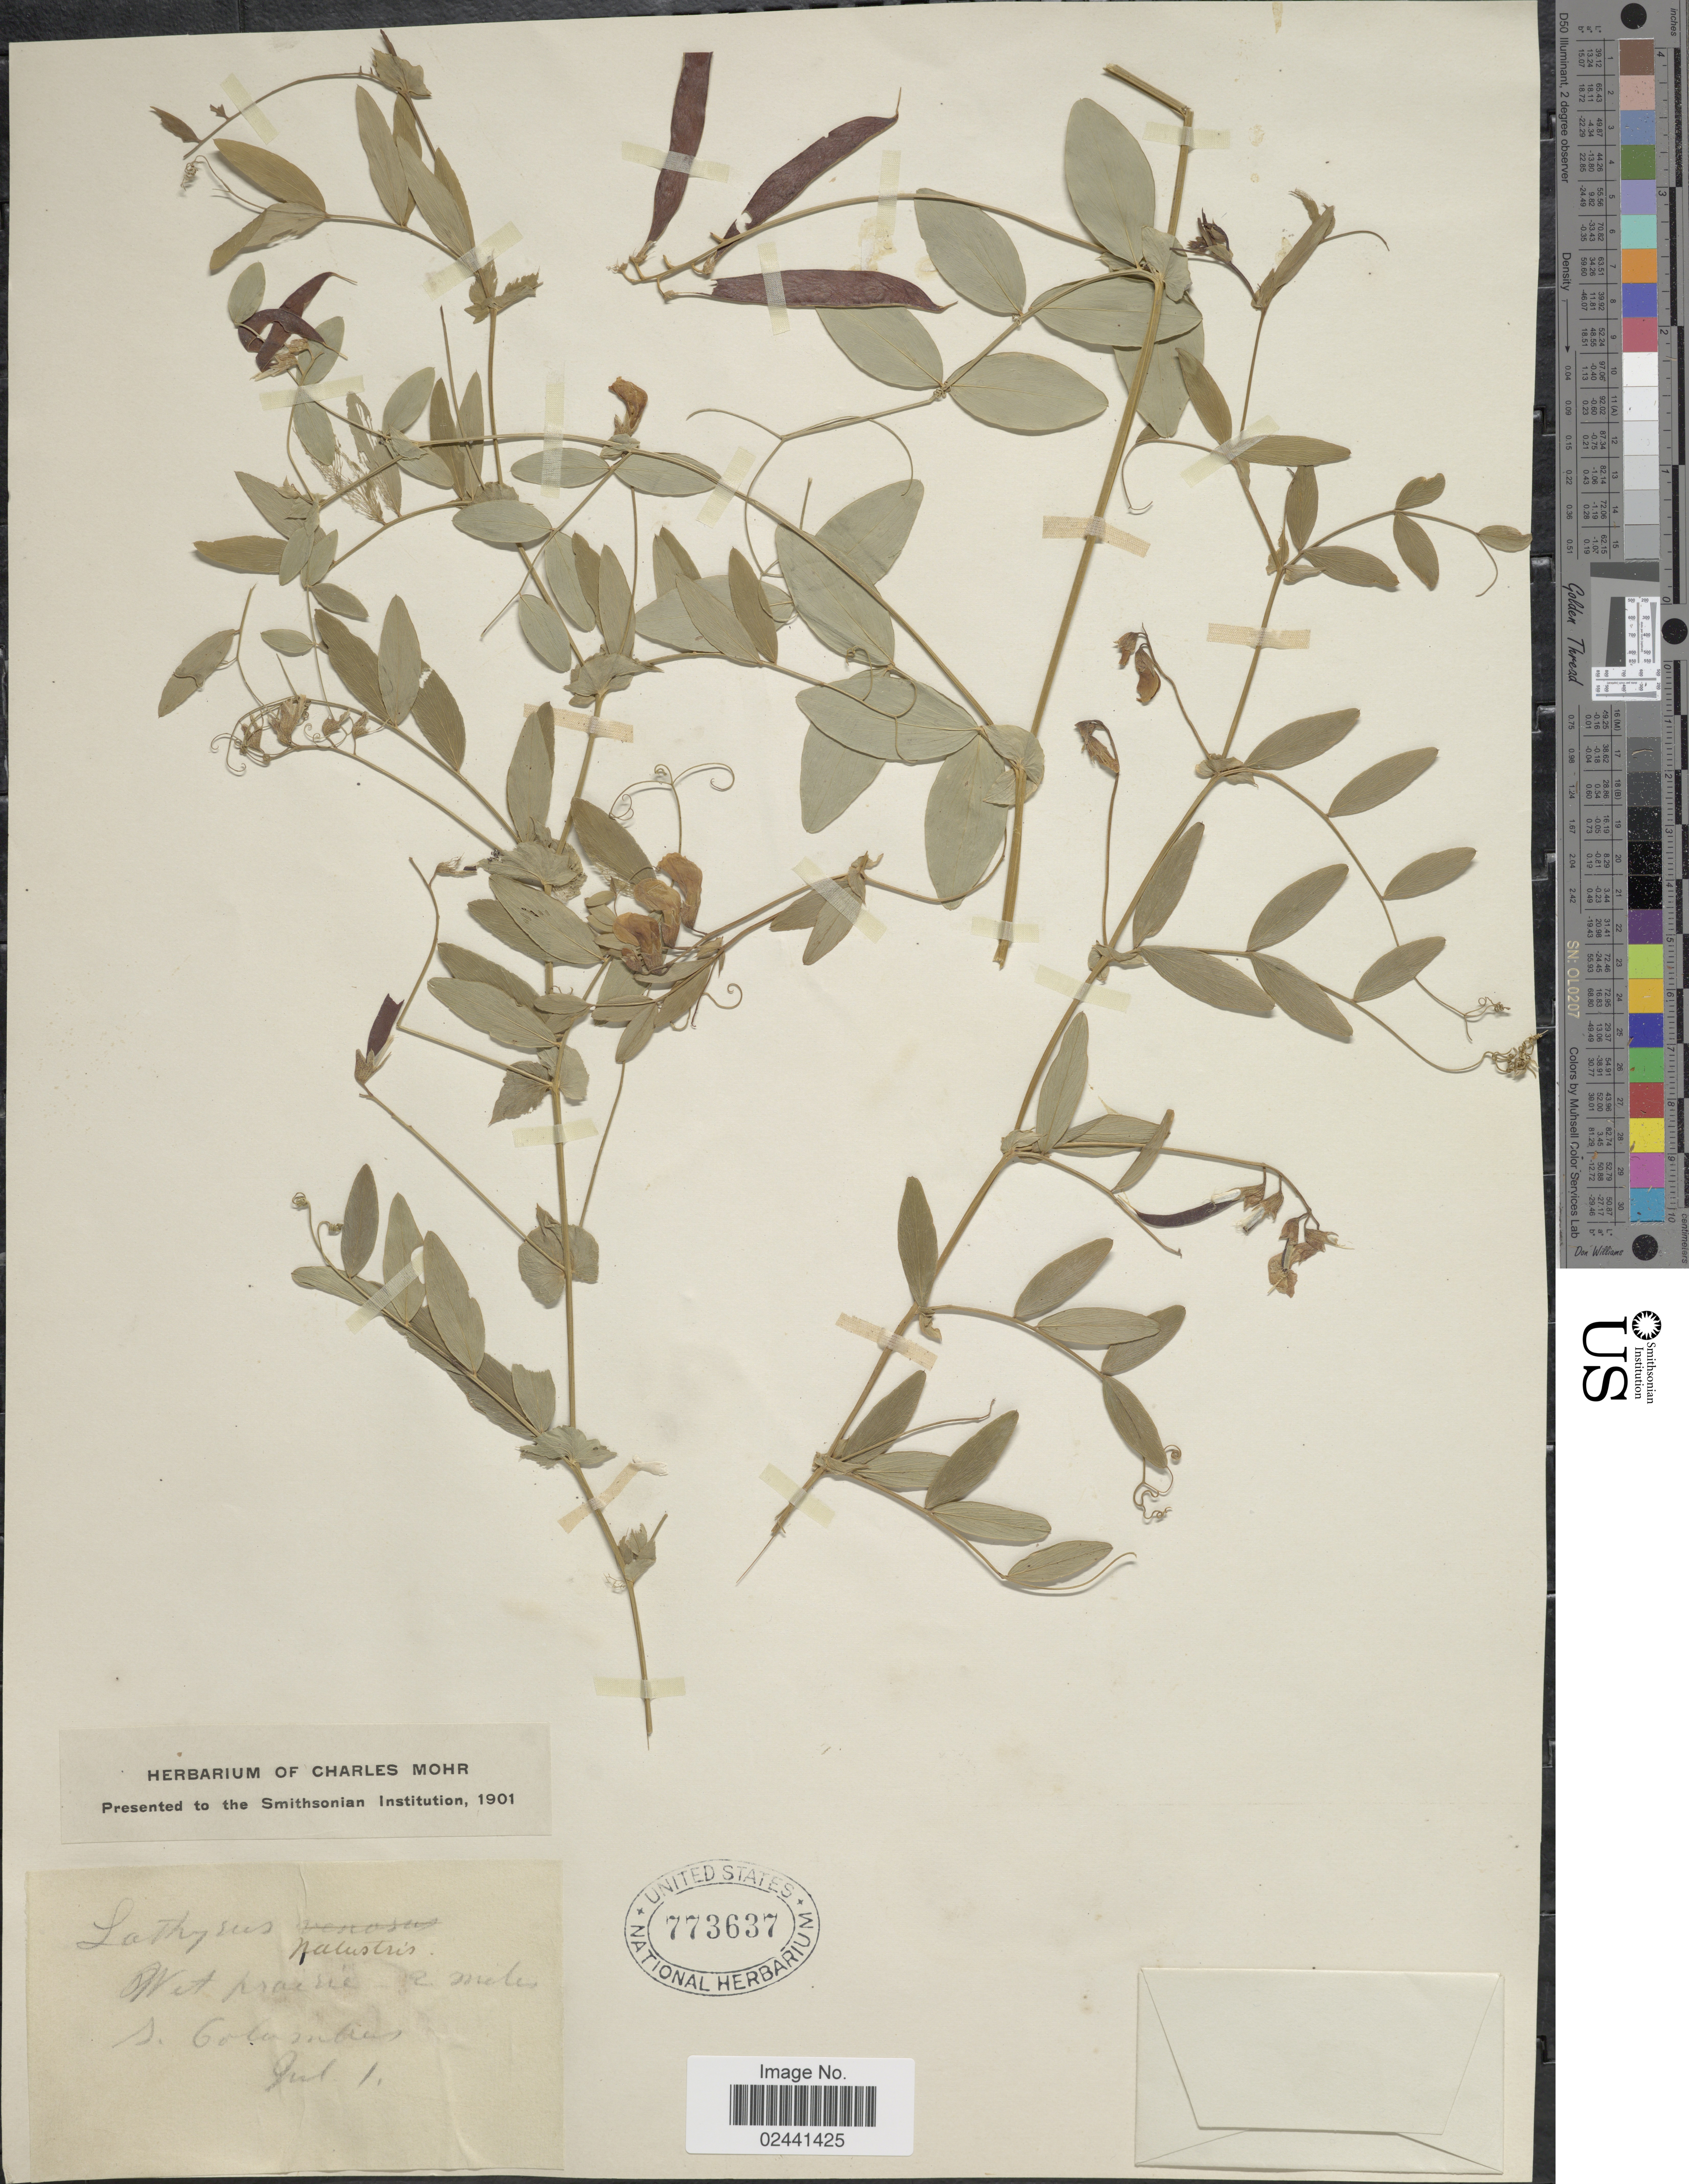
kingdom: Plantae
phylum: Tracheophyta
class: Magnoliopsida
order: Fabales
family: Fabaceae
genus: Lathyrus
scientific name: Lathyrus palustris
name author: L.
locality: Wet prairie, 2 miles S. Columbias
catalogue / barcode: US 773637